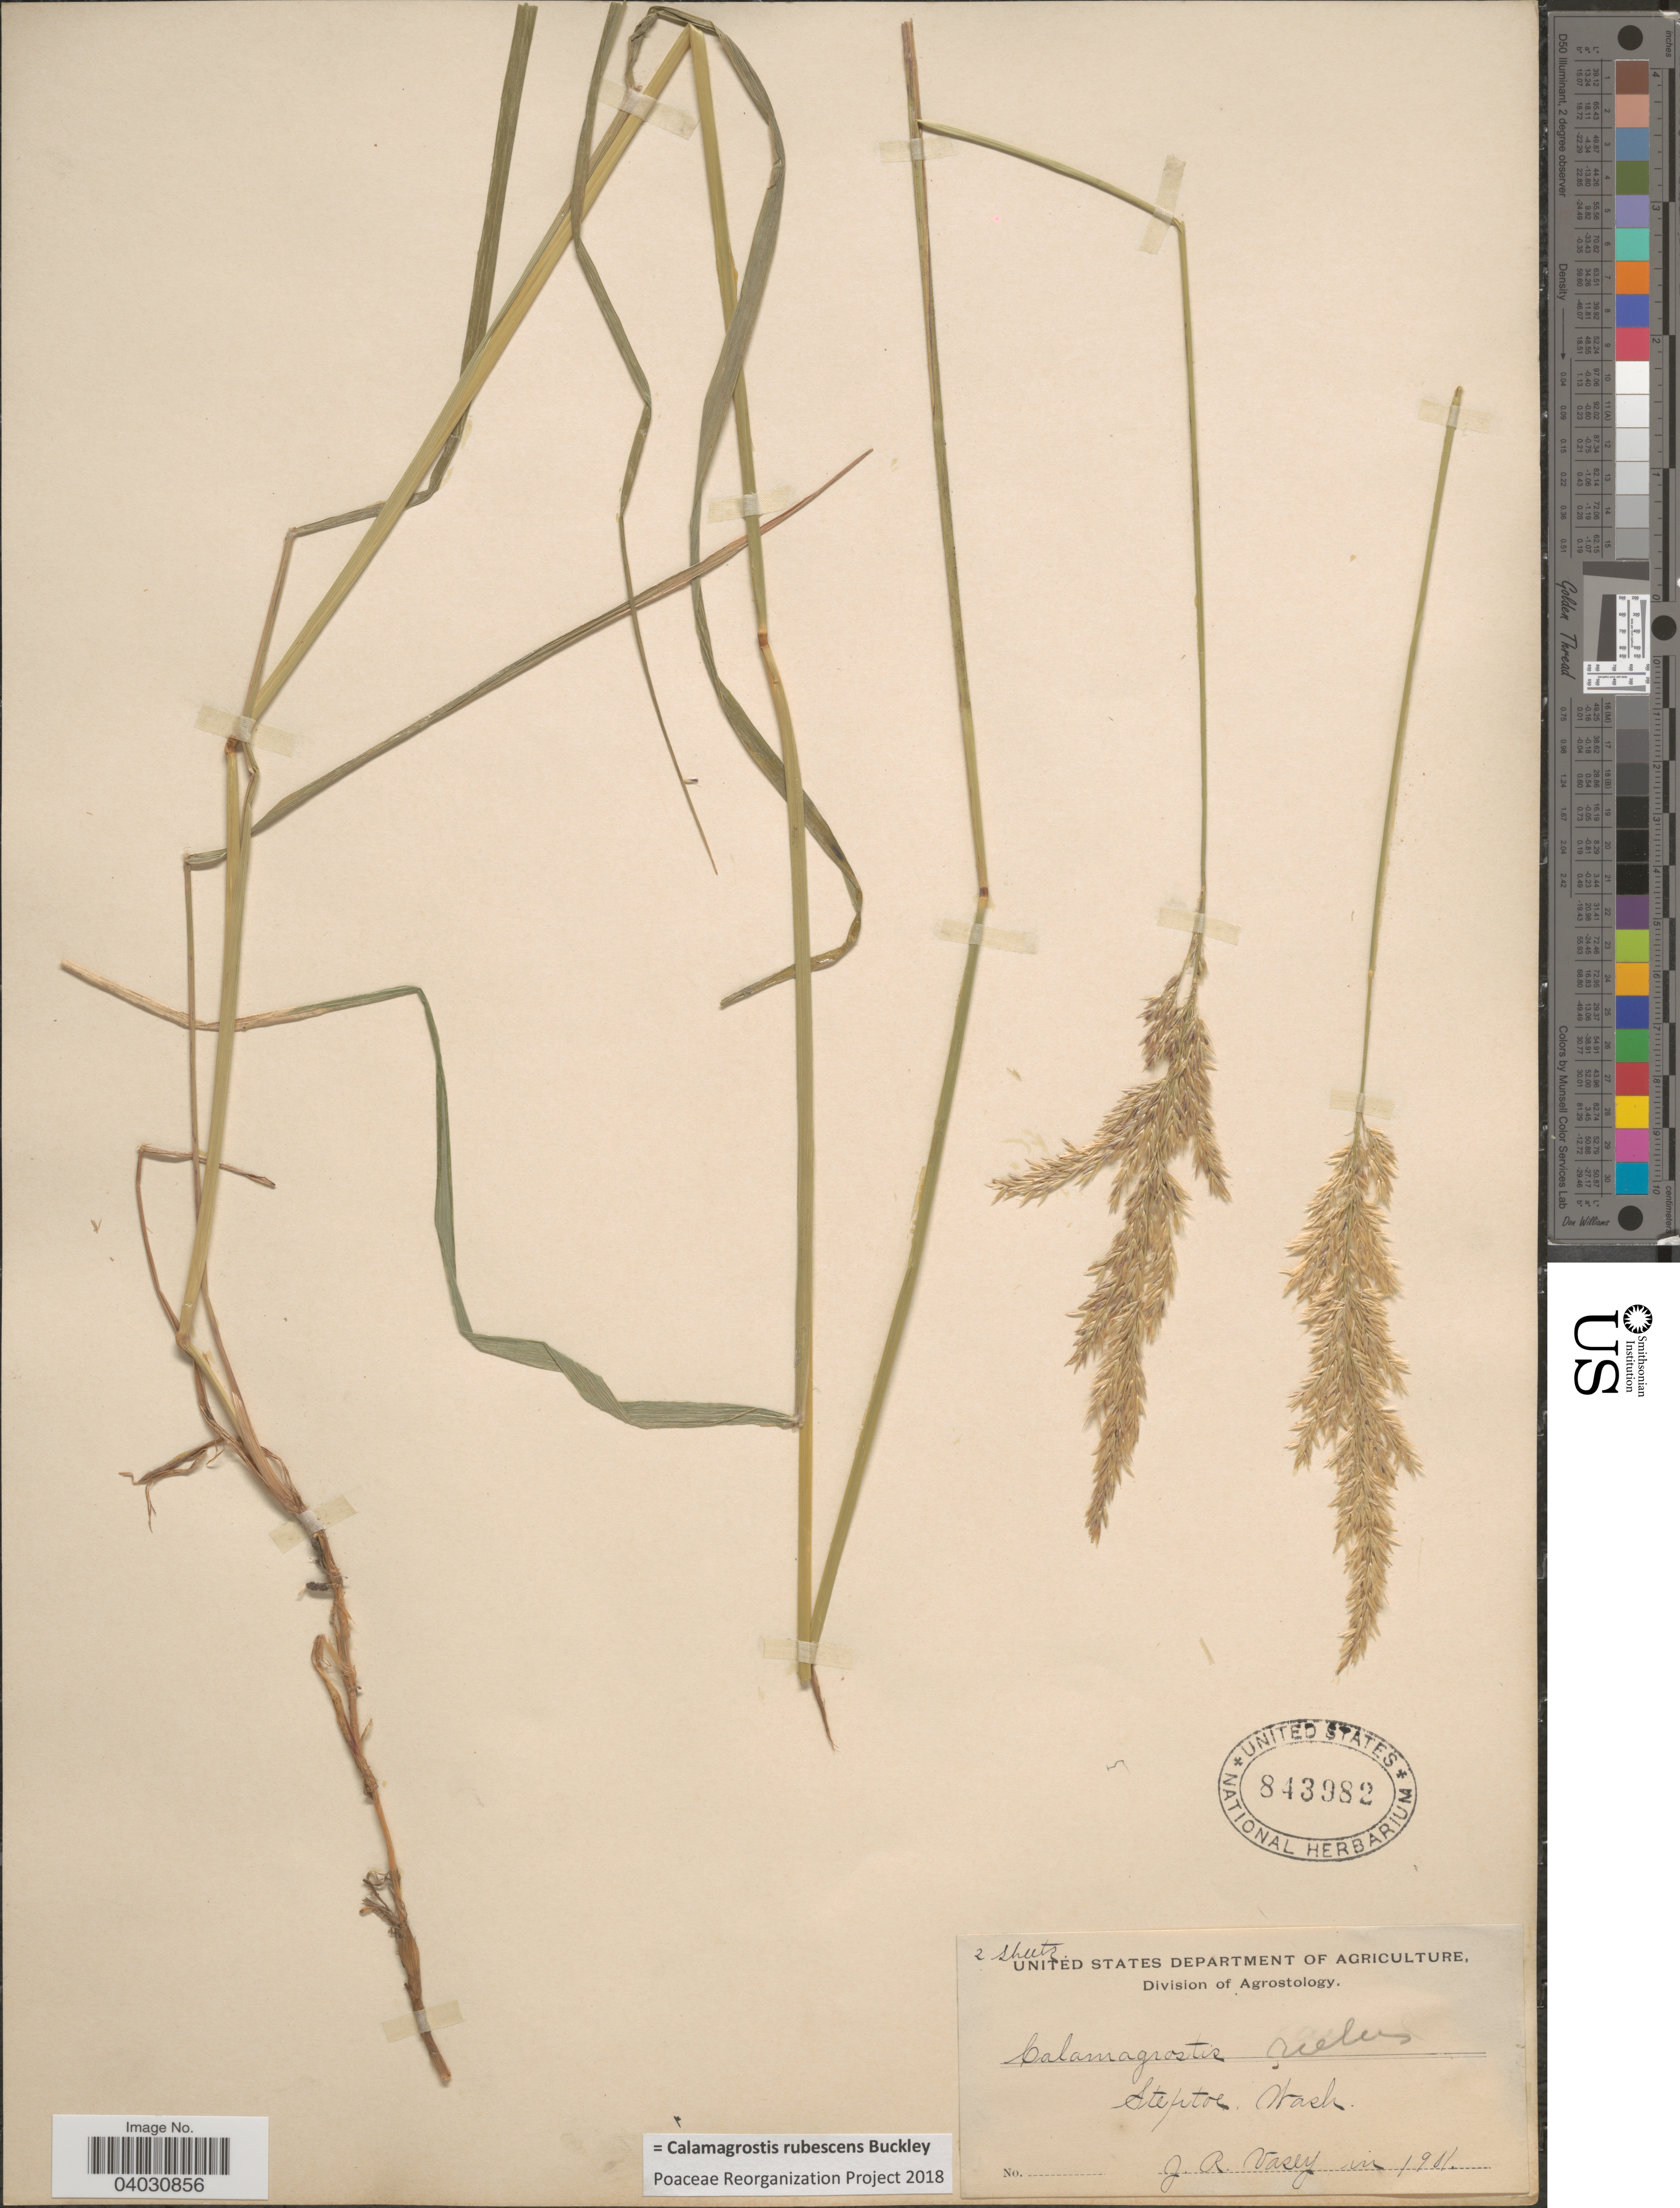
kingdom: Plantae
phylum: Tracheophyta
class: Liliopsida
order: Poales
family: Poaceae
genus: Calamagrostis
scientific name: Calamagrostis rubescens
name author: Buckley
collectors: G. R. Vasey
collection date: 1901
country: United States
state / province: Washington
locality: Steptoe.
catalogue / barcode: US 843982